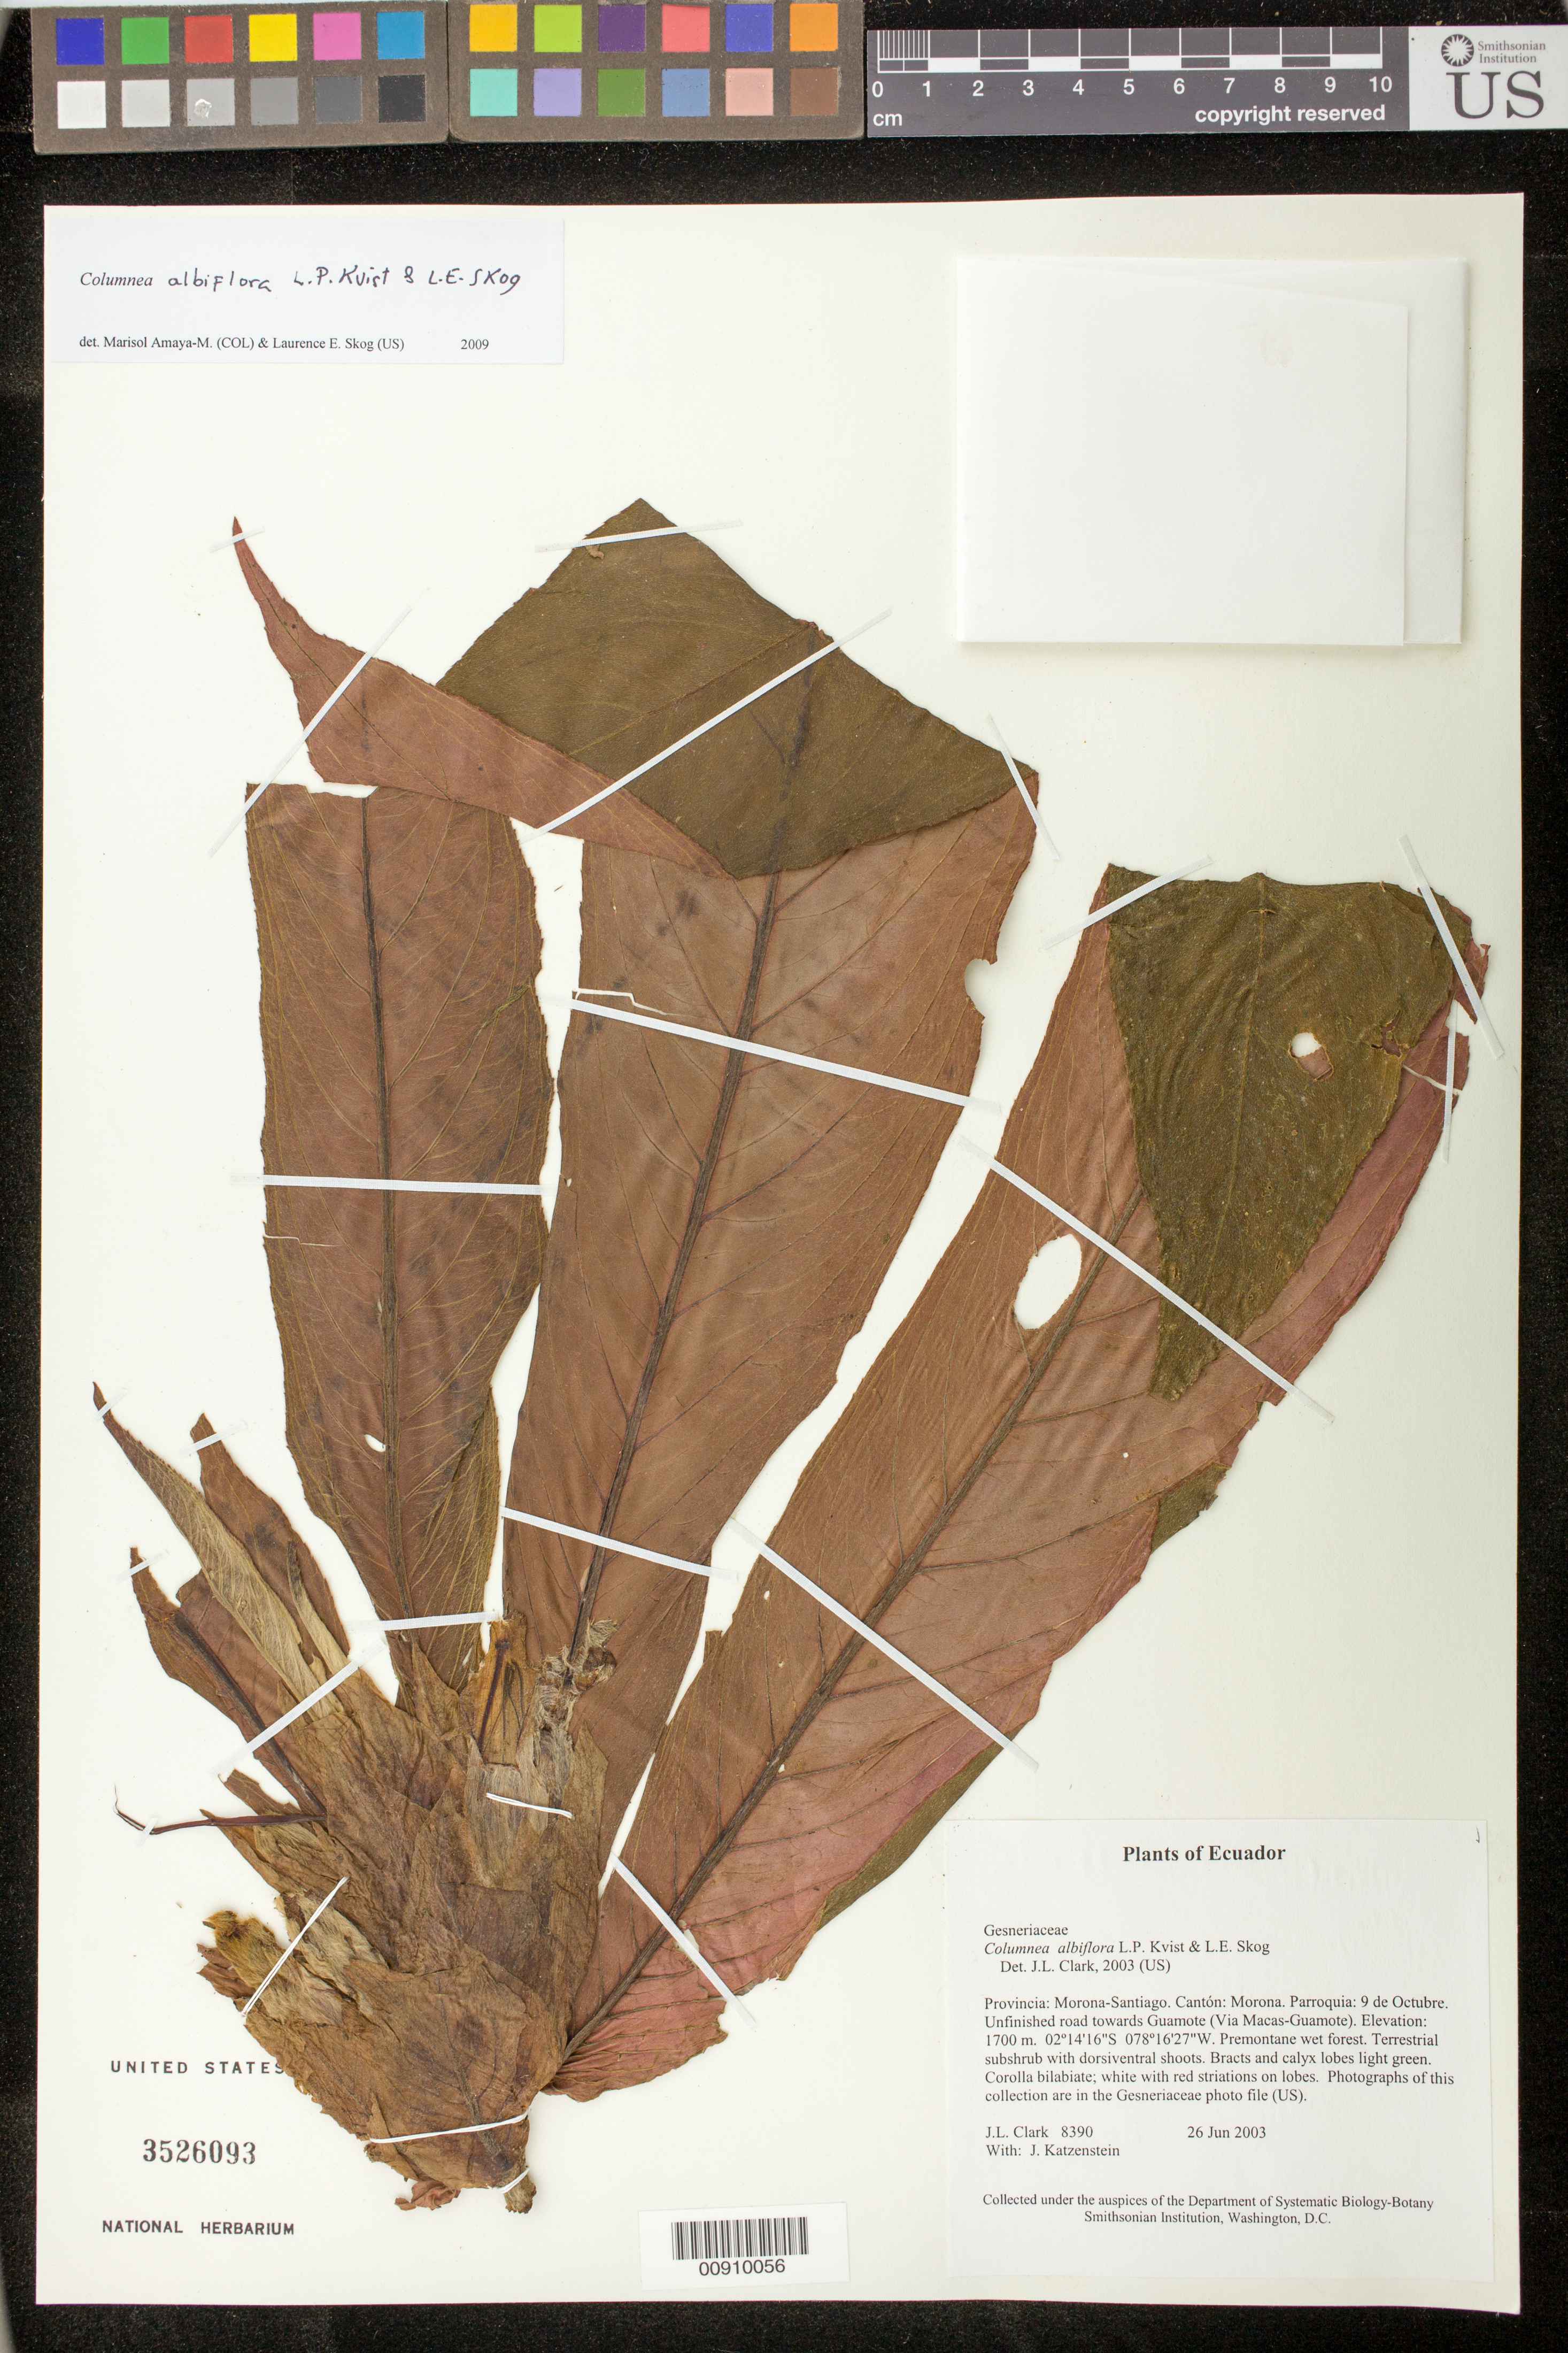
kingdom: Plantae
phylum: Tracheophyta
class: Magnoliopsida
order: Lamiales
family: Gesneriaceae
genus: Columnea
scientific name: Columnea albiflora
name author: L.P. Kvist & L.E. Skog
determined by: Clark, J. L., (SEL), The Marie Selby Botanical Garden (UNITED STATES)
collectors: J. L. Clark & J. Katzenstein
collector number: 8390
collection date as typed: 26 Jun 2003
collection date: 2003-06-26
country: Ecuador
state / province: Morona-Santiago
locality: Morona. Parroquia: 9 de Octubre. Unfinished road towards Guamote (Via Macas-Guamote).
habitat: Premontane wet forest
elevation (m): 1700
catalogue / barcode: US 3526093